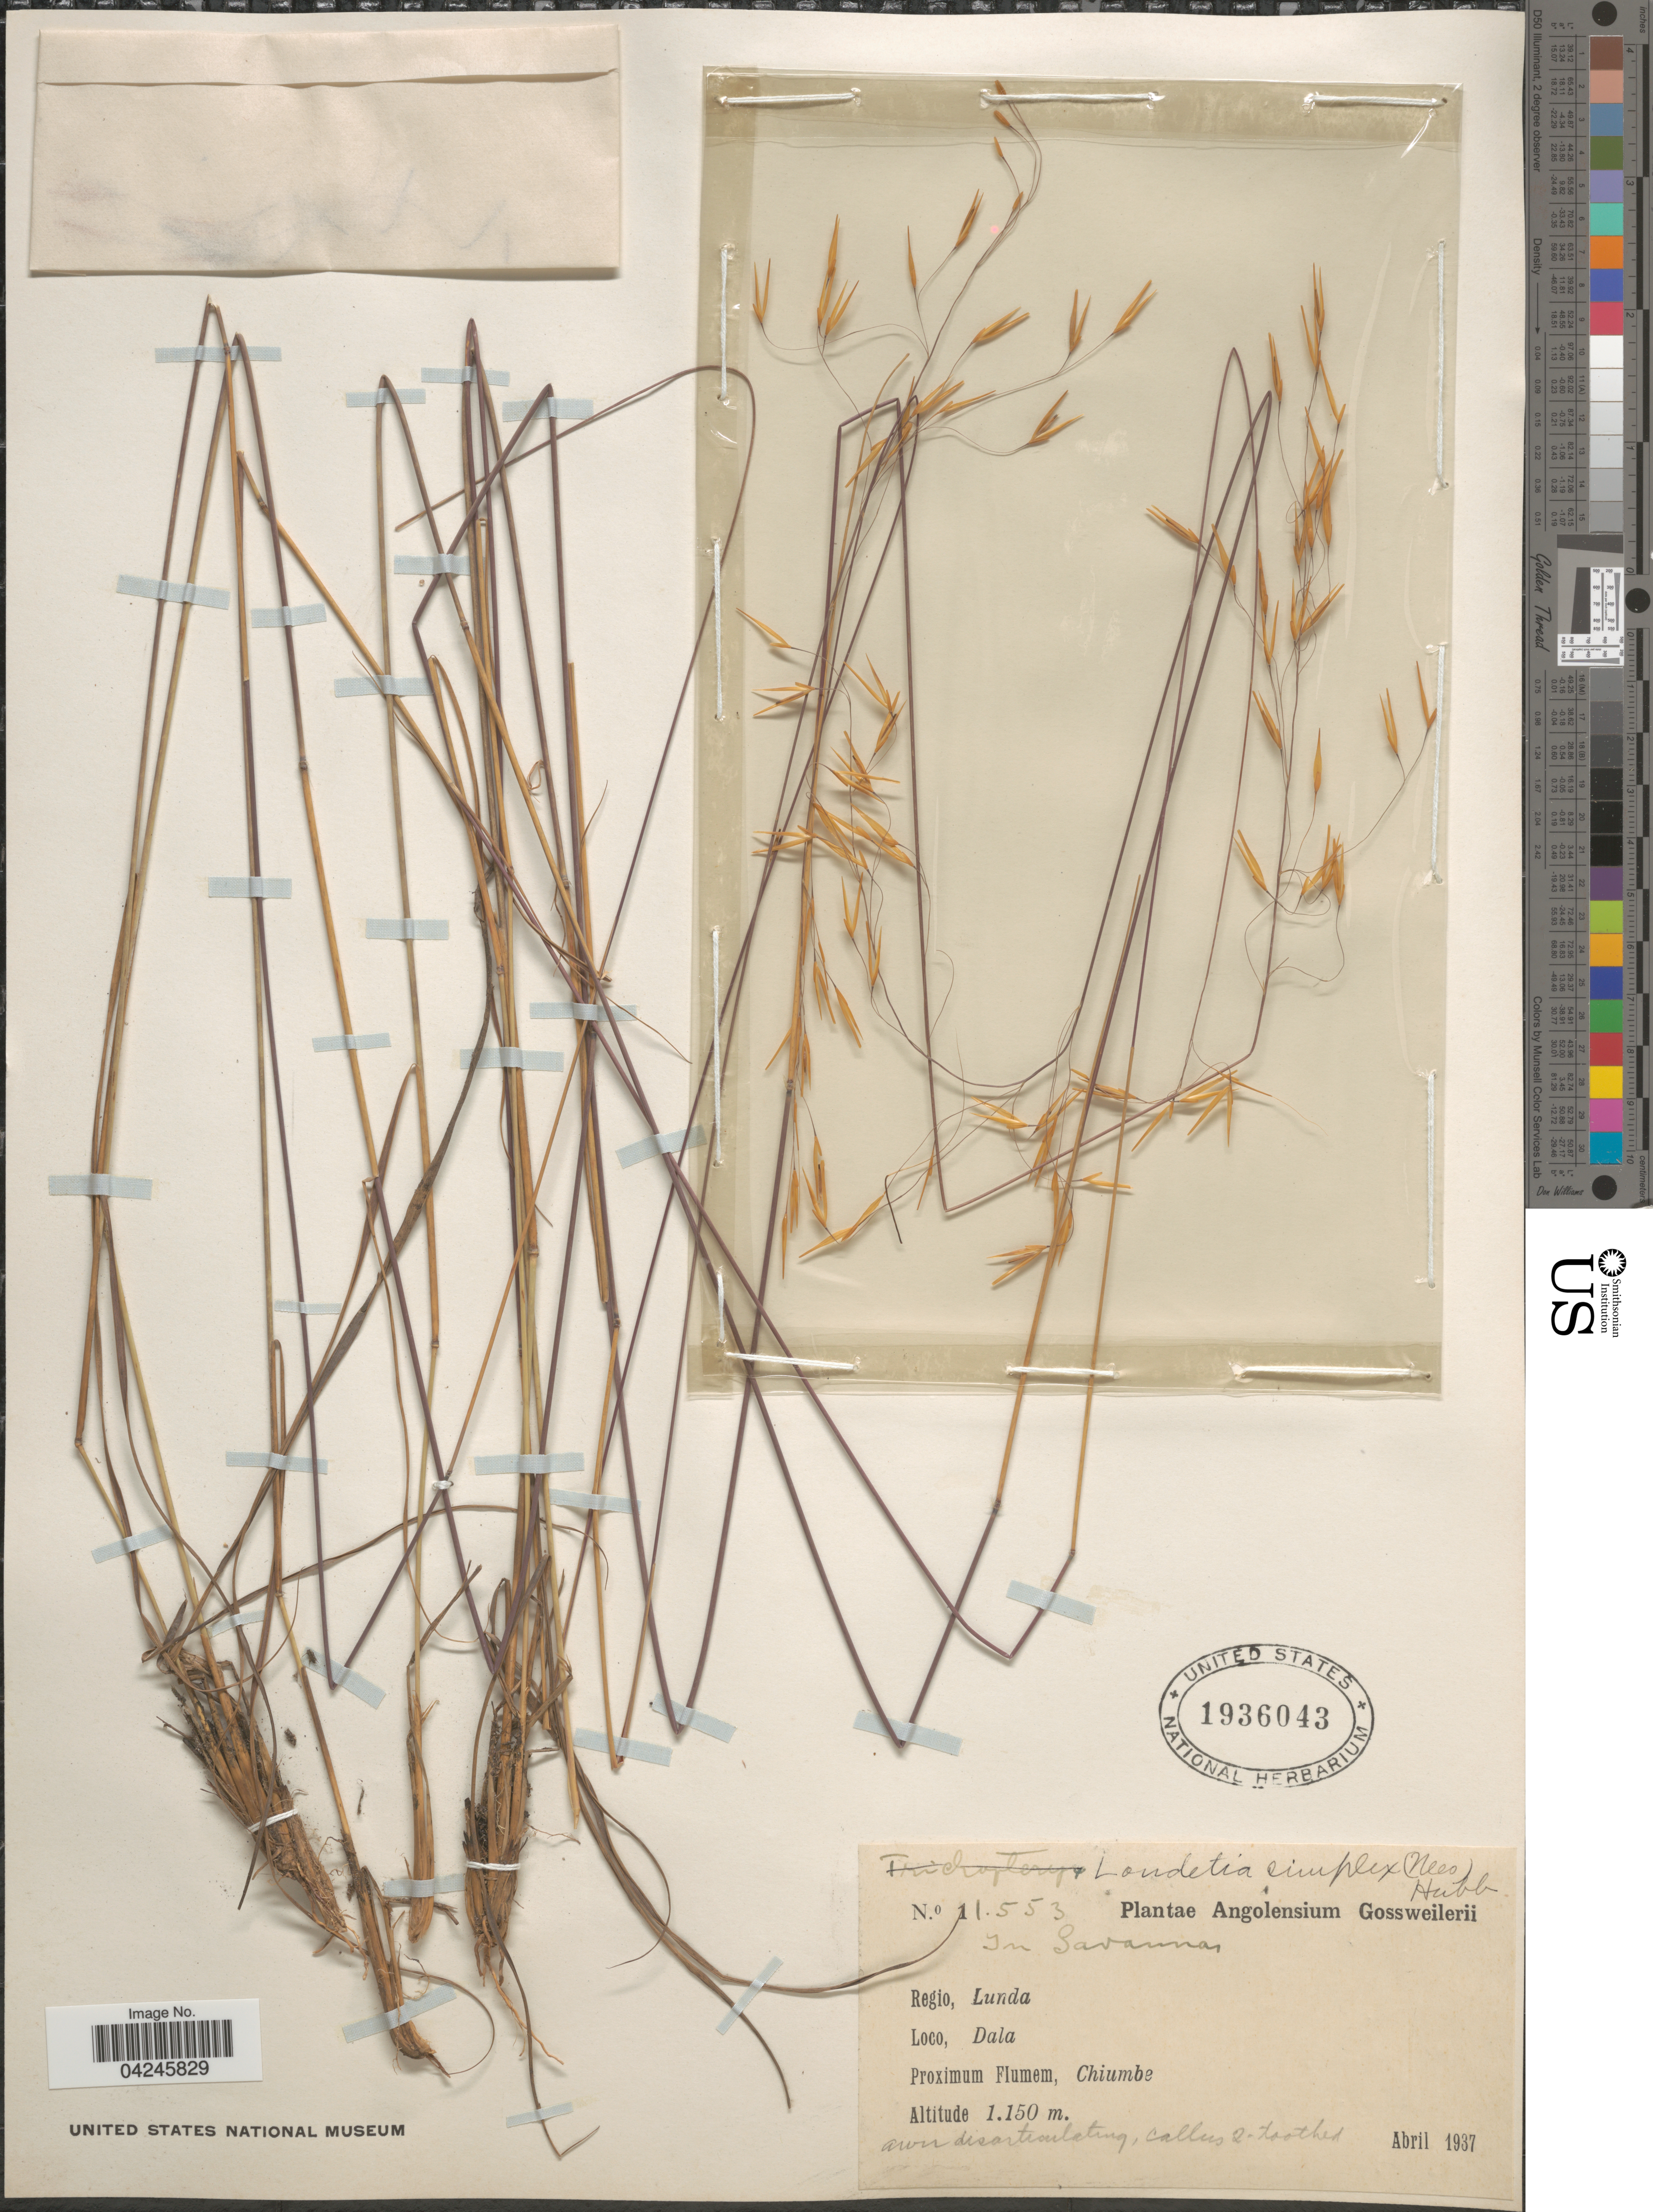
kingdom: Plantae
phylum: Tracheophyta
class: Liliopsida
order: Poales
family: Poaceae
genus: Loudetia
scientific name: Loudetia simplex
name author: (Nees) C.E. Hubb.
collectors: -. Gossweiler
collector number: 11553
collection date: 1937-04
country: Angola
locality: Regio, Lunda. Dala. Proximum Flumem, Chiumbe.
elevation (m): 1150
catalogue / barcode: US 1936043